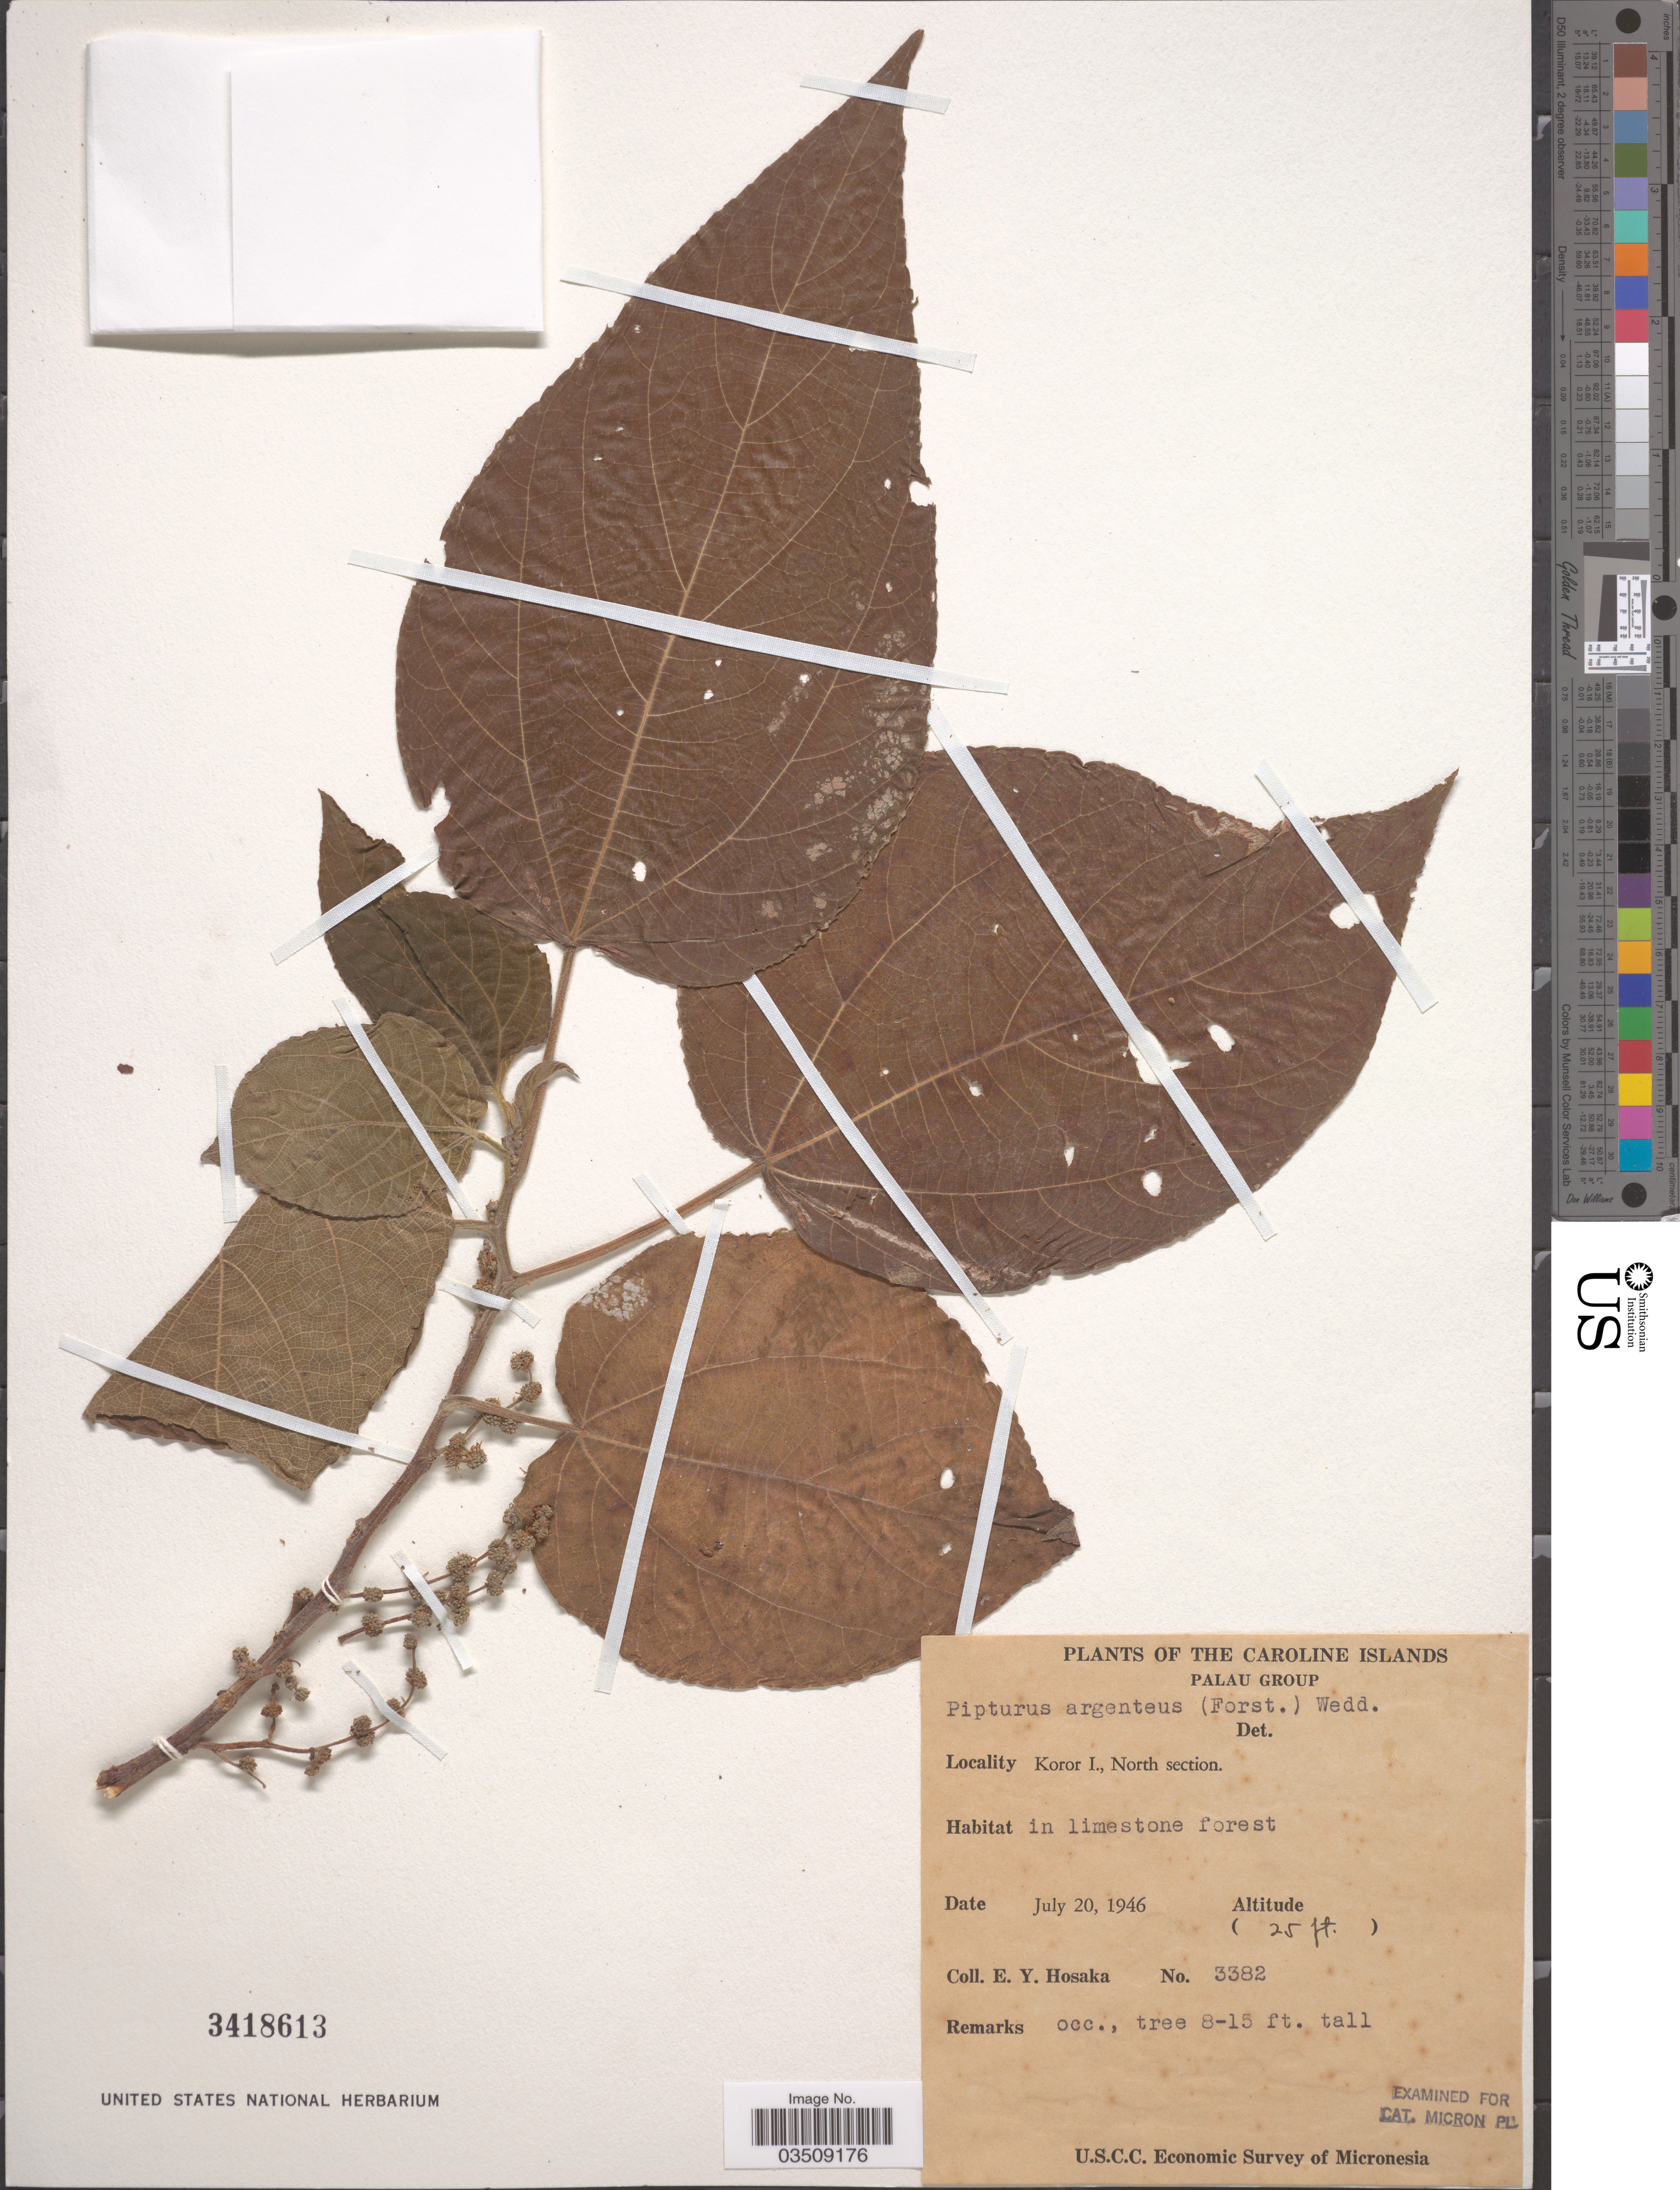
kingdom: Plantae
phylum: Tracheophyta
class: Magnoliopsida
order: Rosales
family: Urticaceae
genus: Pipturus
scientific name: Pipturus argenteus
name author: (G. Forst.) Wedd.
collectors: E. Y. Hosaka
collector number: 3382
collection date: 1946-07-20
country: Palau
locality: Caroline Islands. Palau Group. Koror I., North section.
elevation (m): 8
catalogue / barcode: US 3418613